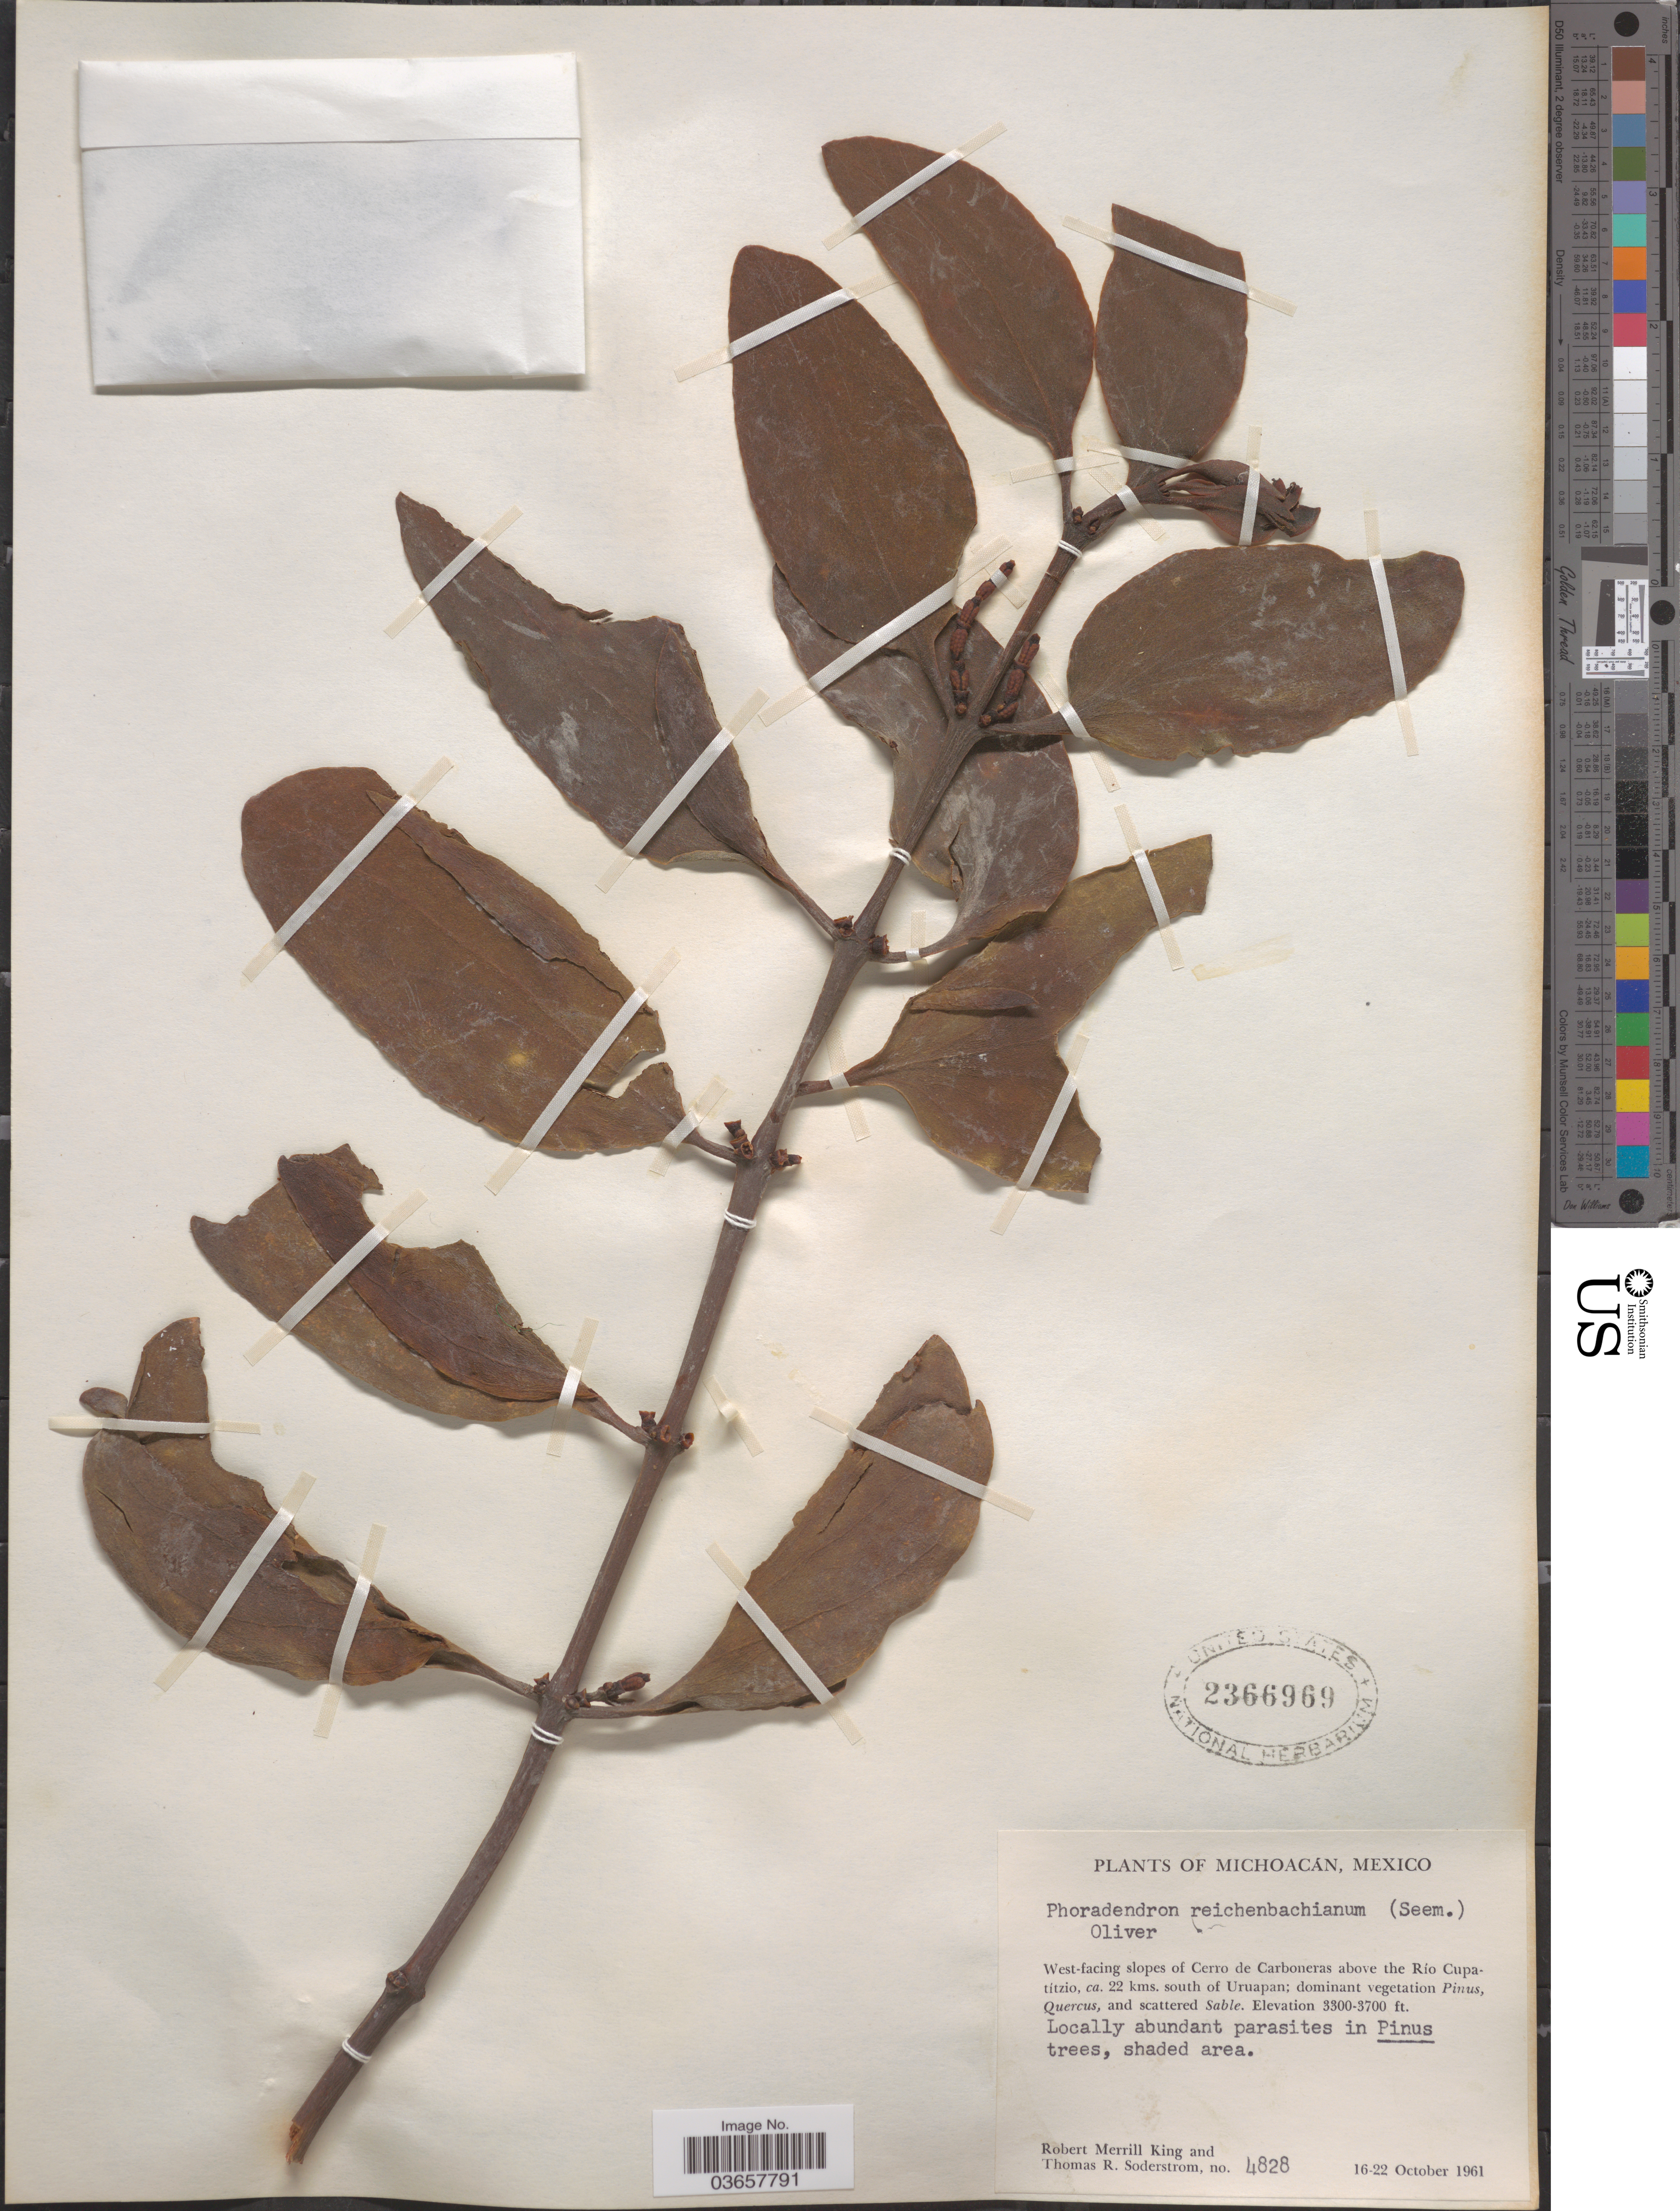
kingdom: Plantae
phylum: Tracheophyta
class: Magnoliopsida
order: Santalales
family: Viscaceae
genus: Phoradendron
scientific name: Phoradendron reichenbachianum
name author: (Seem.) Oliv.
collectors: R. M. King & T. R. Soderstrom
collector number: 4828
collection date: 1961-10-16/1961-10-22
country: Mexico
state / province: Michoacán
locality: West-facing slopes of Cerro de Carboneras above the Río Cupatítzio, ca. 22 kms. south of Uruapan.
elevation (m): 1006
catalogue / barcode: US 2366969